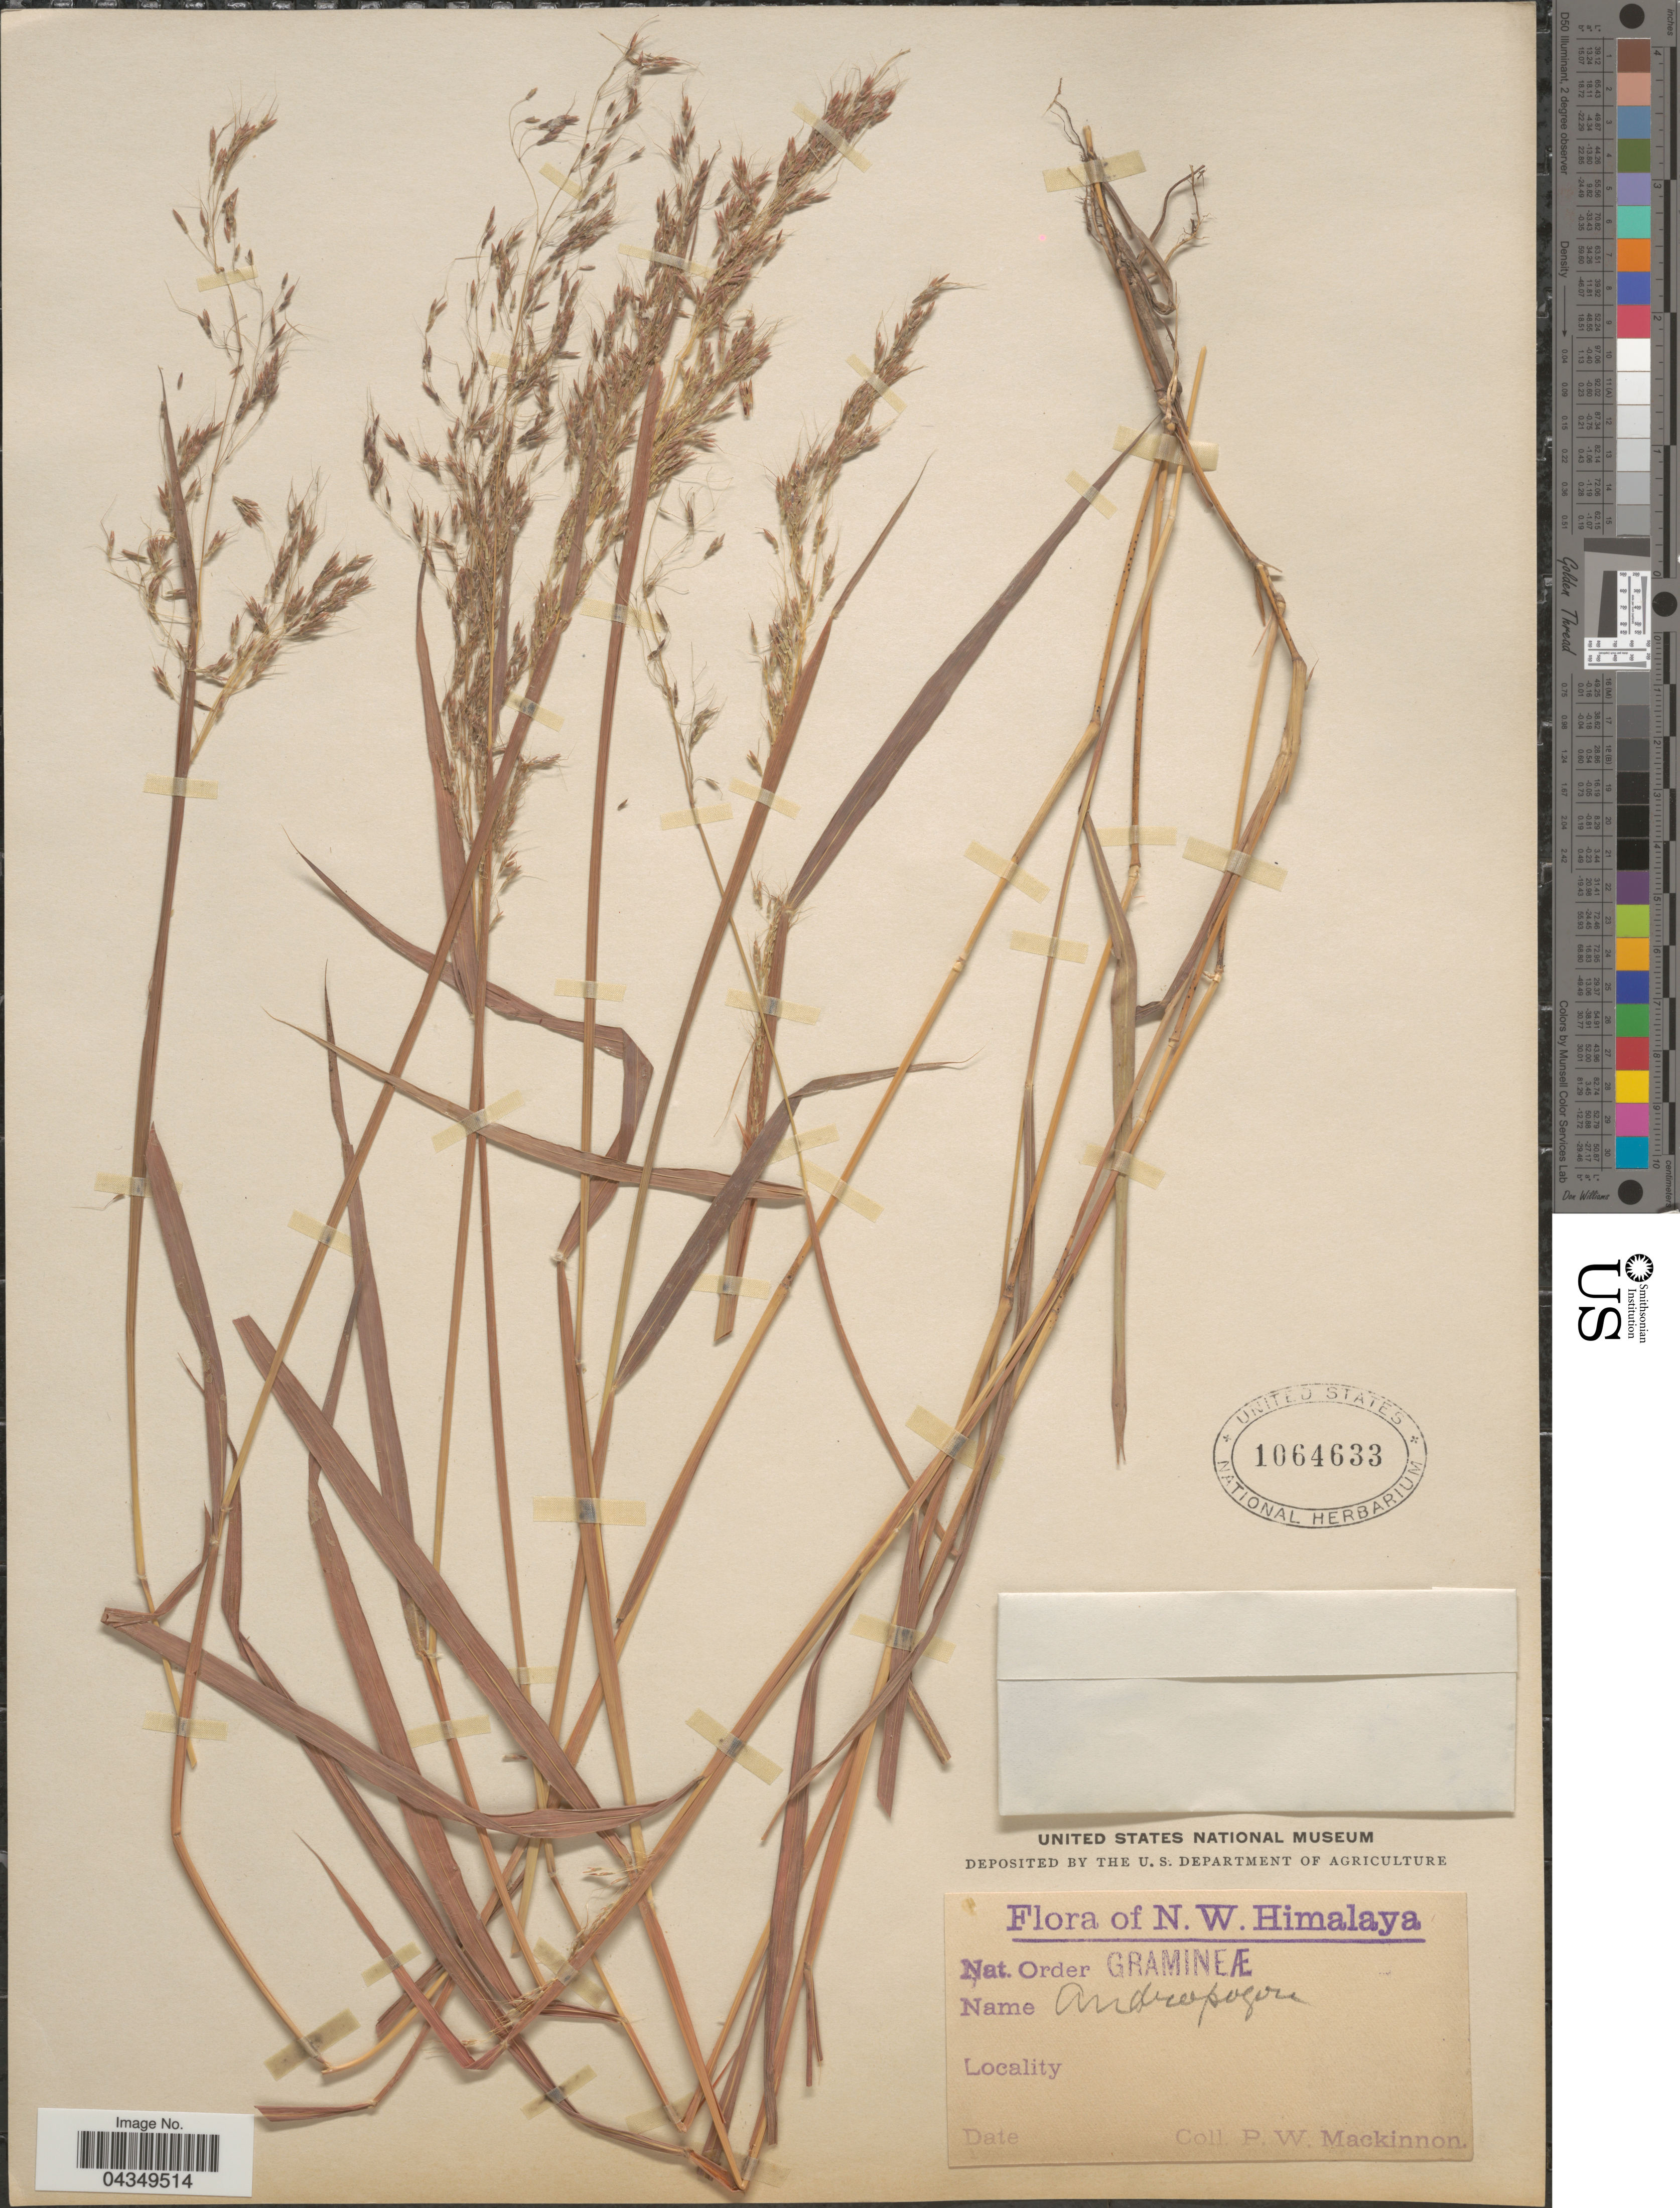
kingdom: Plantae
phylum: Tracheophyta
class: Liliopsida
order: Poales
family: Poaceae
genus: Capillipedium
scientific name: Capillipedium parviflorum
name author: (R. Br.) Stapf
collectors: P. Mackinnon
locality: N.W. Himalaya.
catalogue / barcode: US 1064633